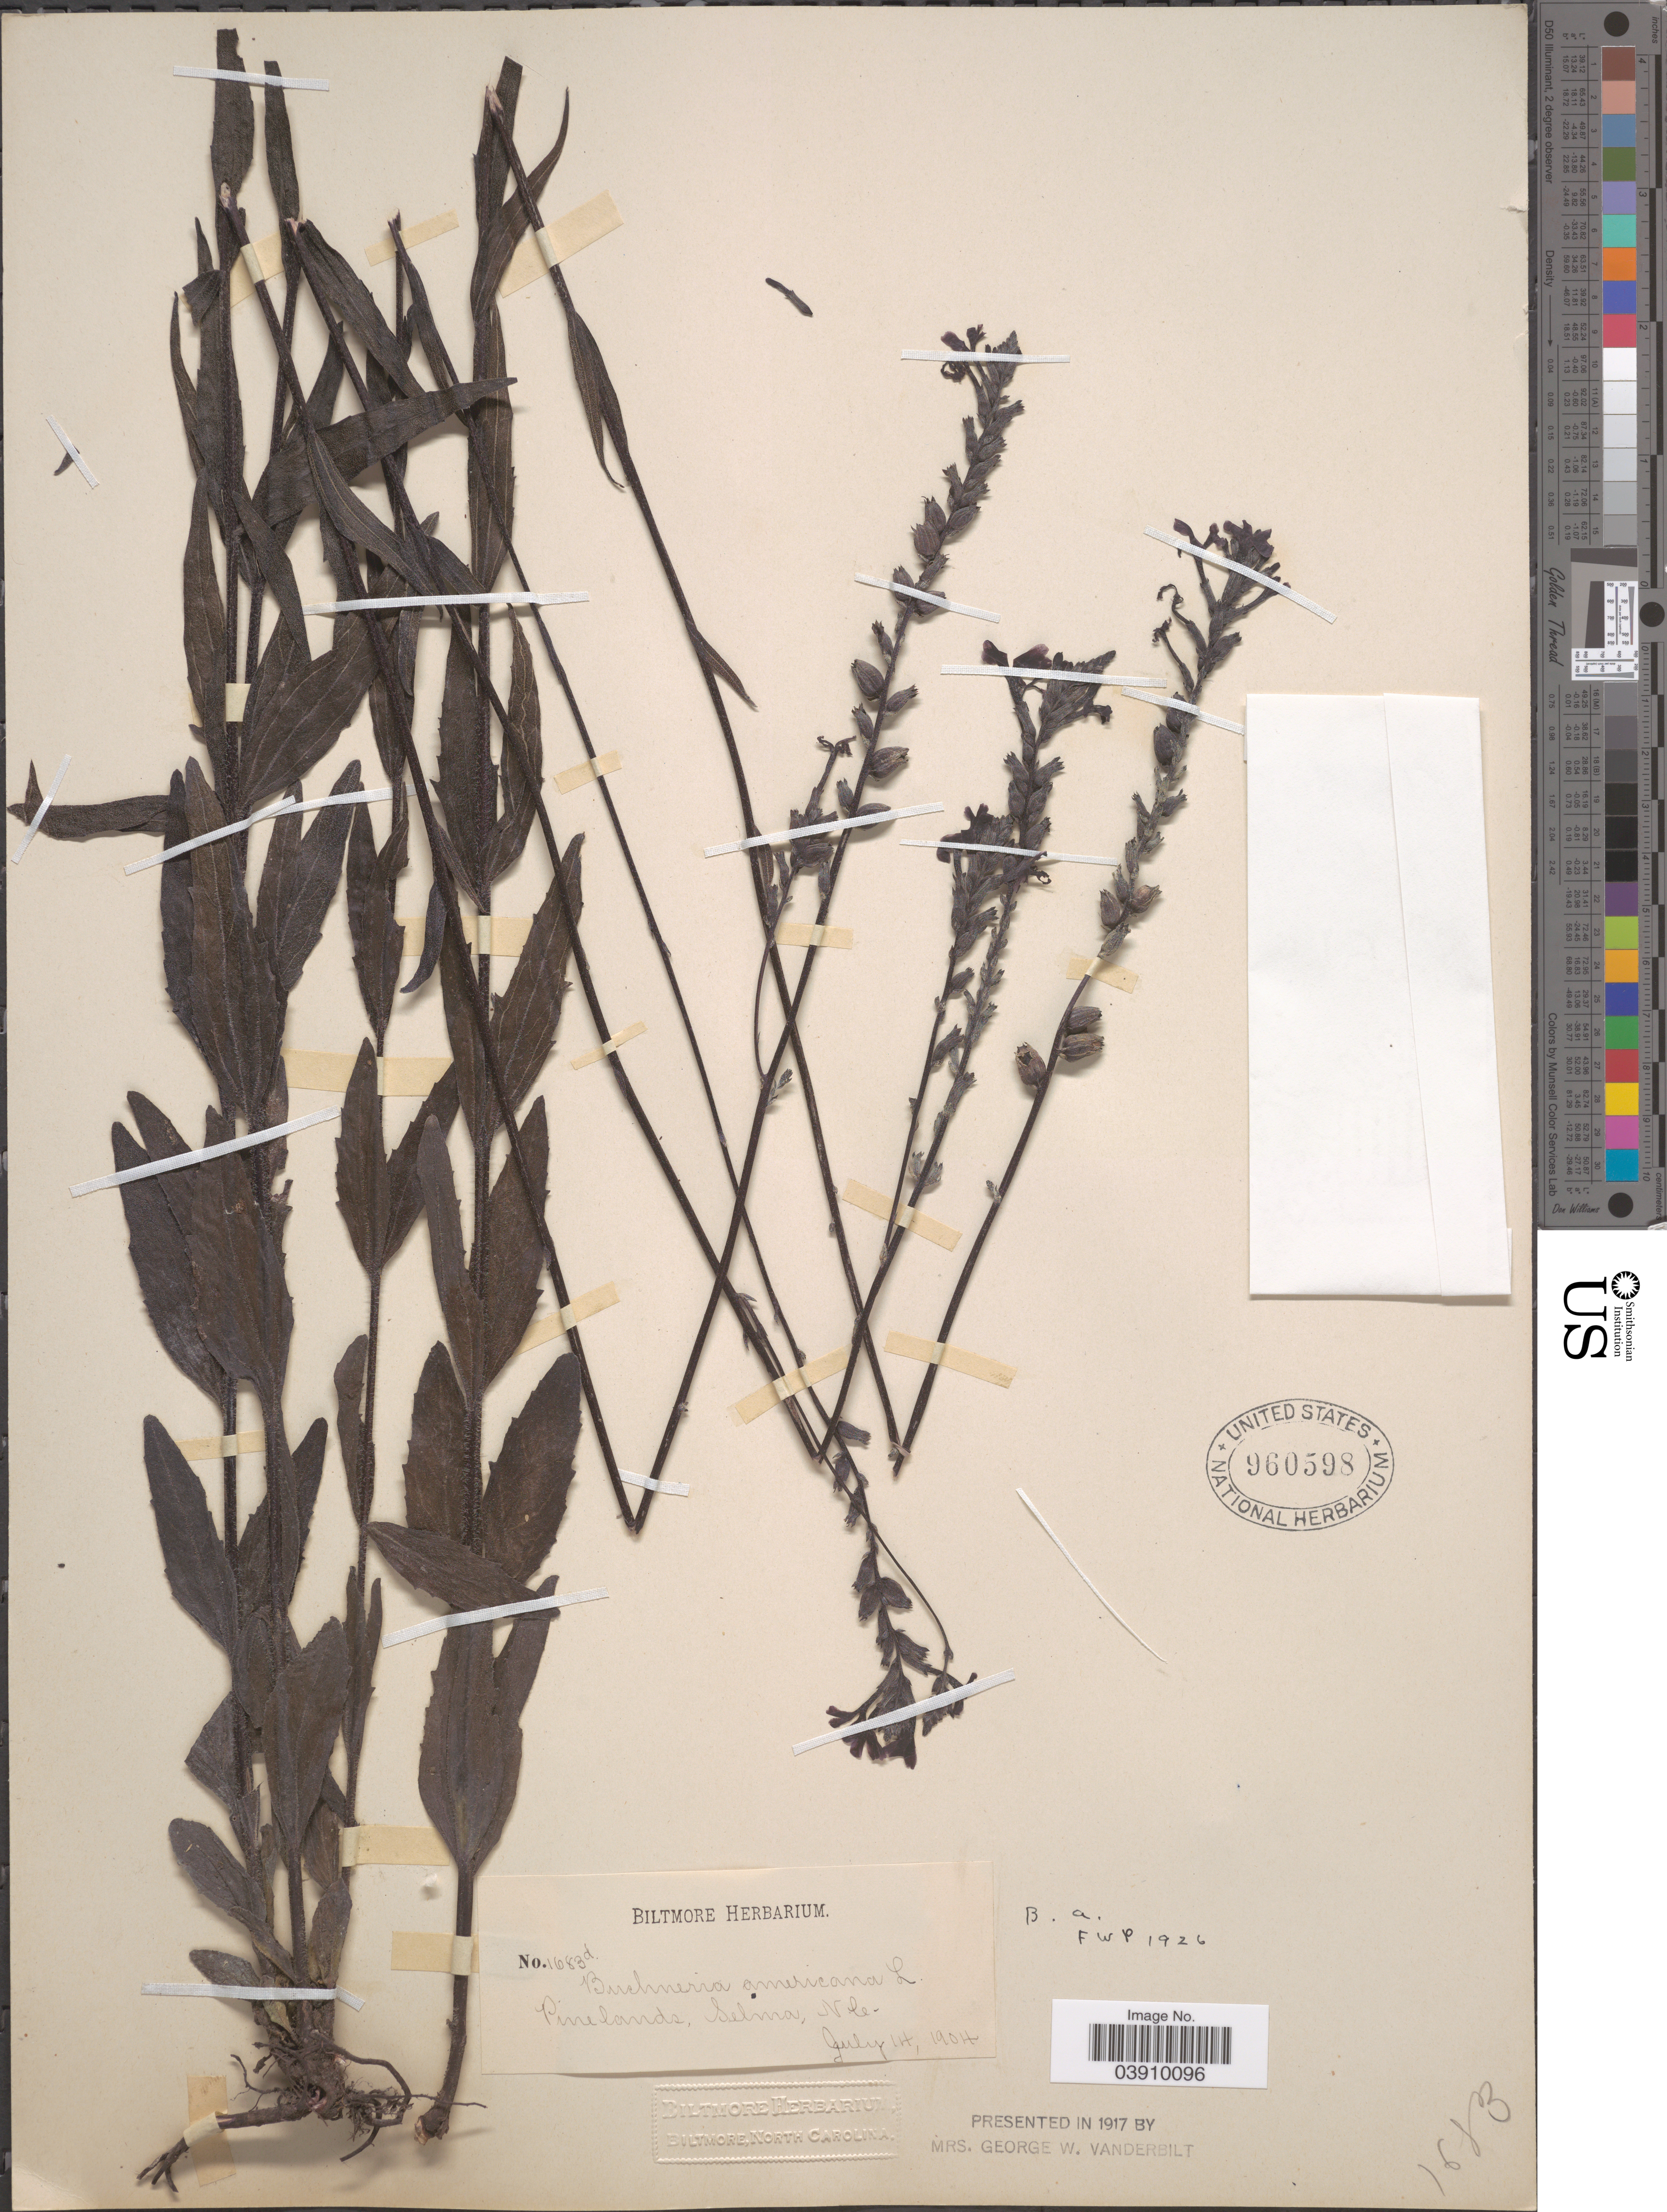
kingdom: Plantae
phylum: Tracheophyta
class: Magnoliopsida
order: Lamiales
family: Orobanchaceae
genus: Buchnera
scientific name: Buchnera americana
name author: L.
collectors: ex herb. Biltmore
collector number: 1683d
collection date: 1904-07-14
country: United States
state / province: North Carolina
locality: Selma.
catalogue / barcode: US 960598